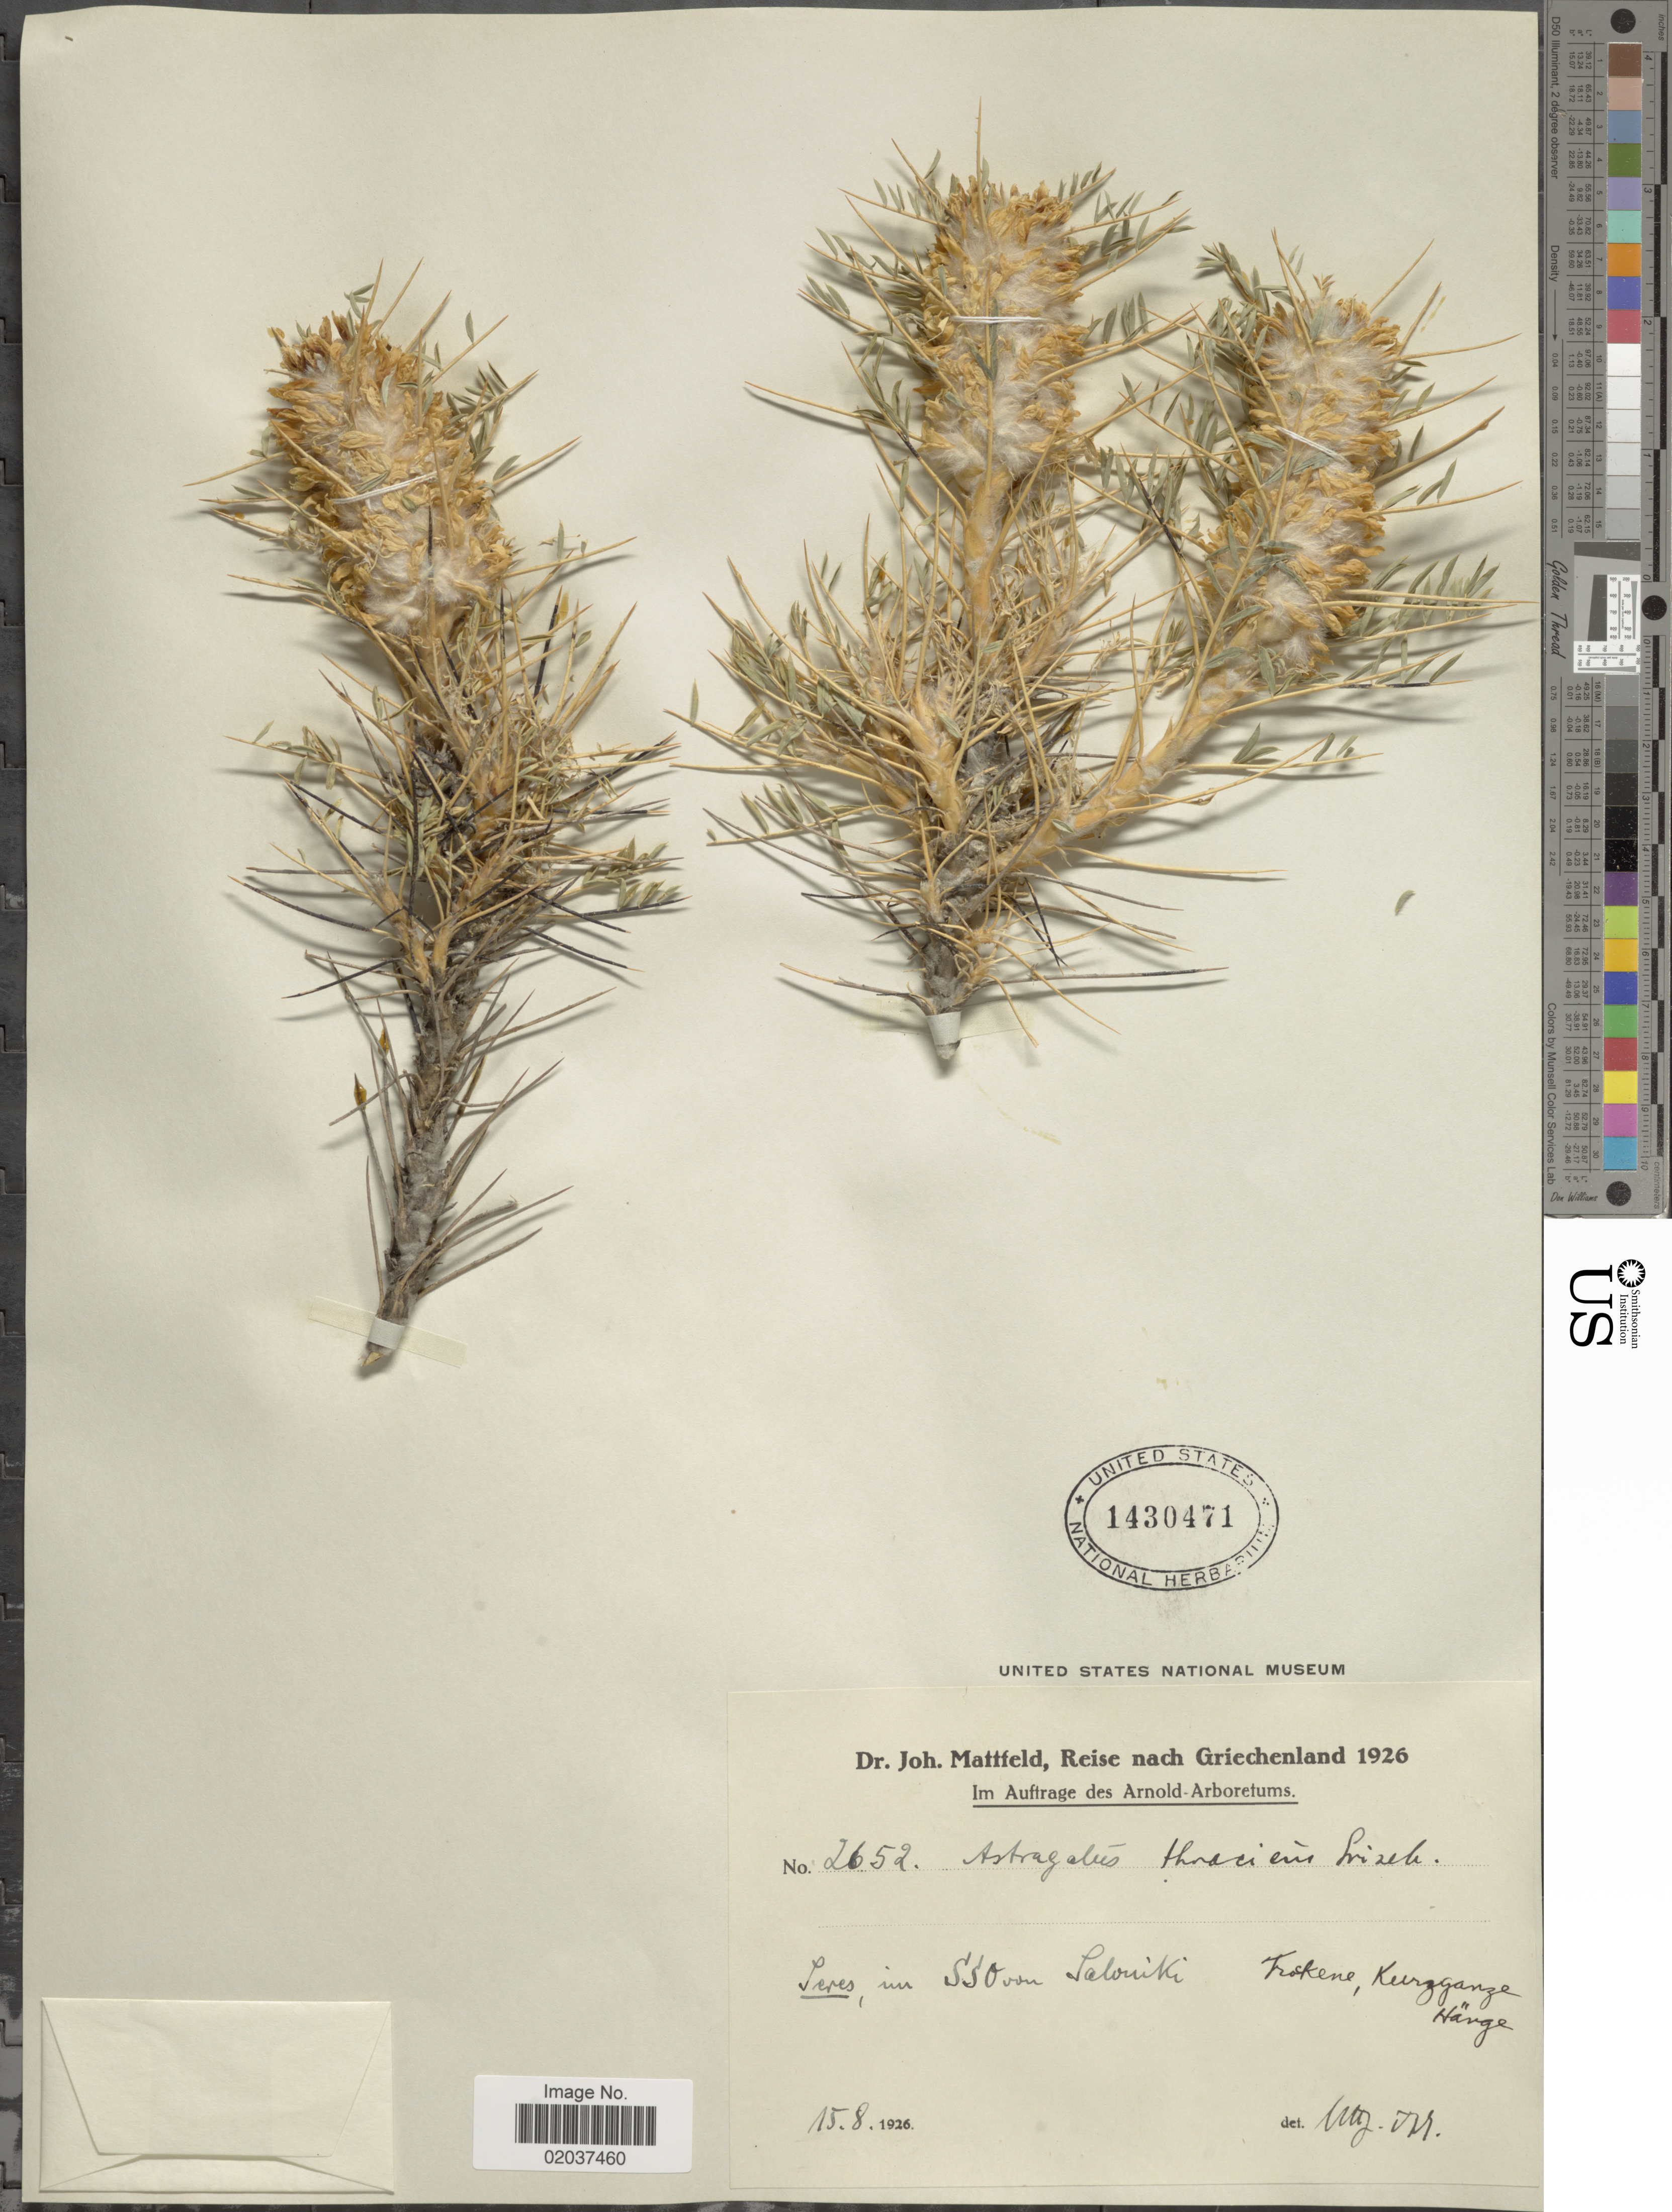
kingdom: Plantae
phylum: Tracheophyta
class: Magnoliopsida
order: Fabales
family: Fabaceae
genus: Astragalus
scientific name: Astragalus thracicus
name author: Griseb.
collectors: J. Mattfeld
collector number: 2652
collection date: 1926-08-15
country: Greece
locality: Seres: im SSo von Saloniki, Froskene, Kurggange, Hange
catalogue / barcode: US 1430471